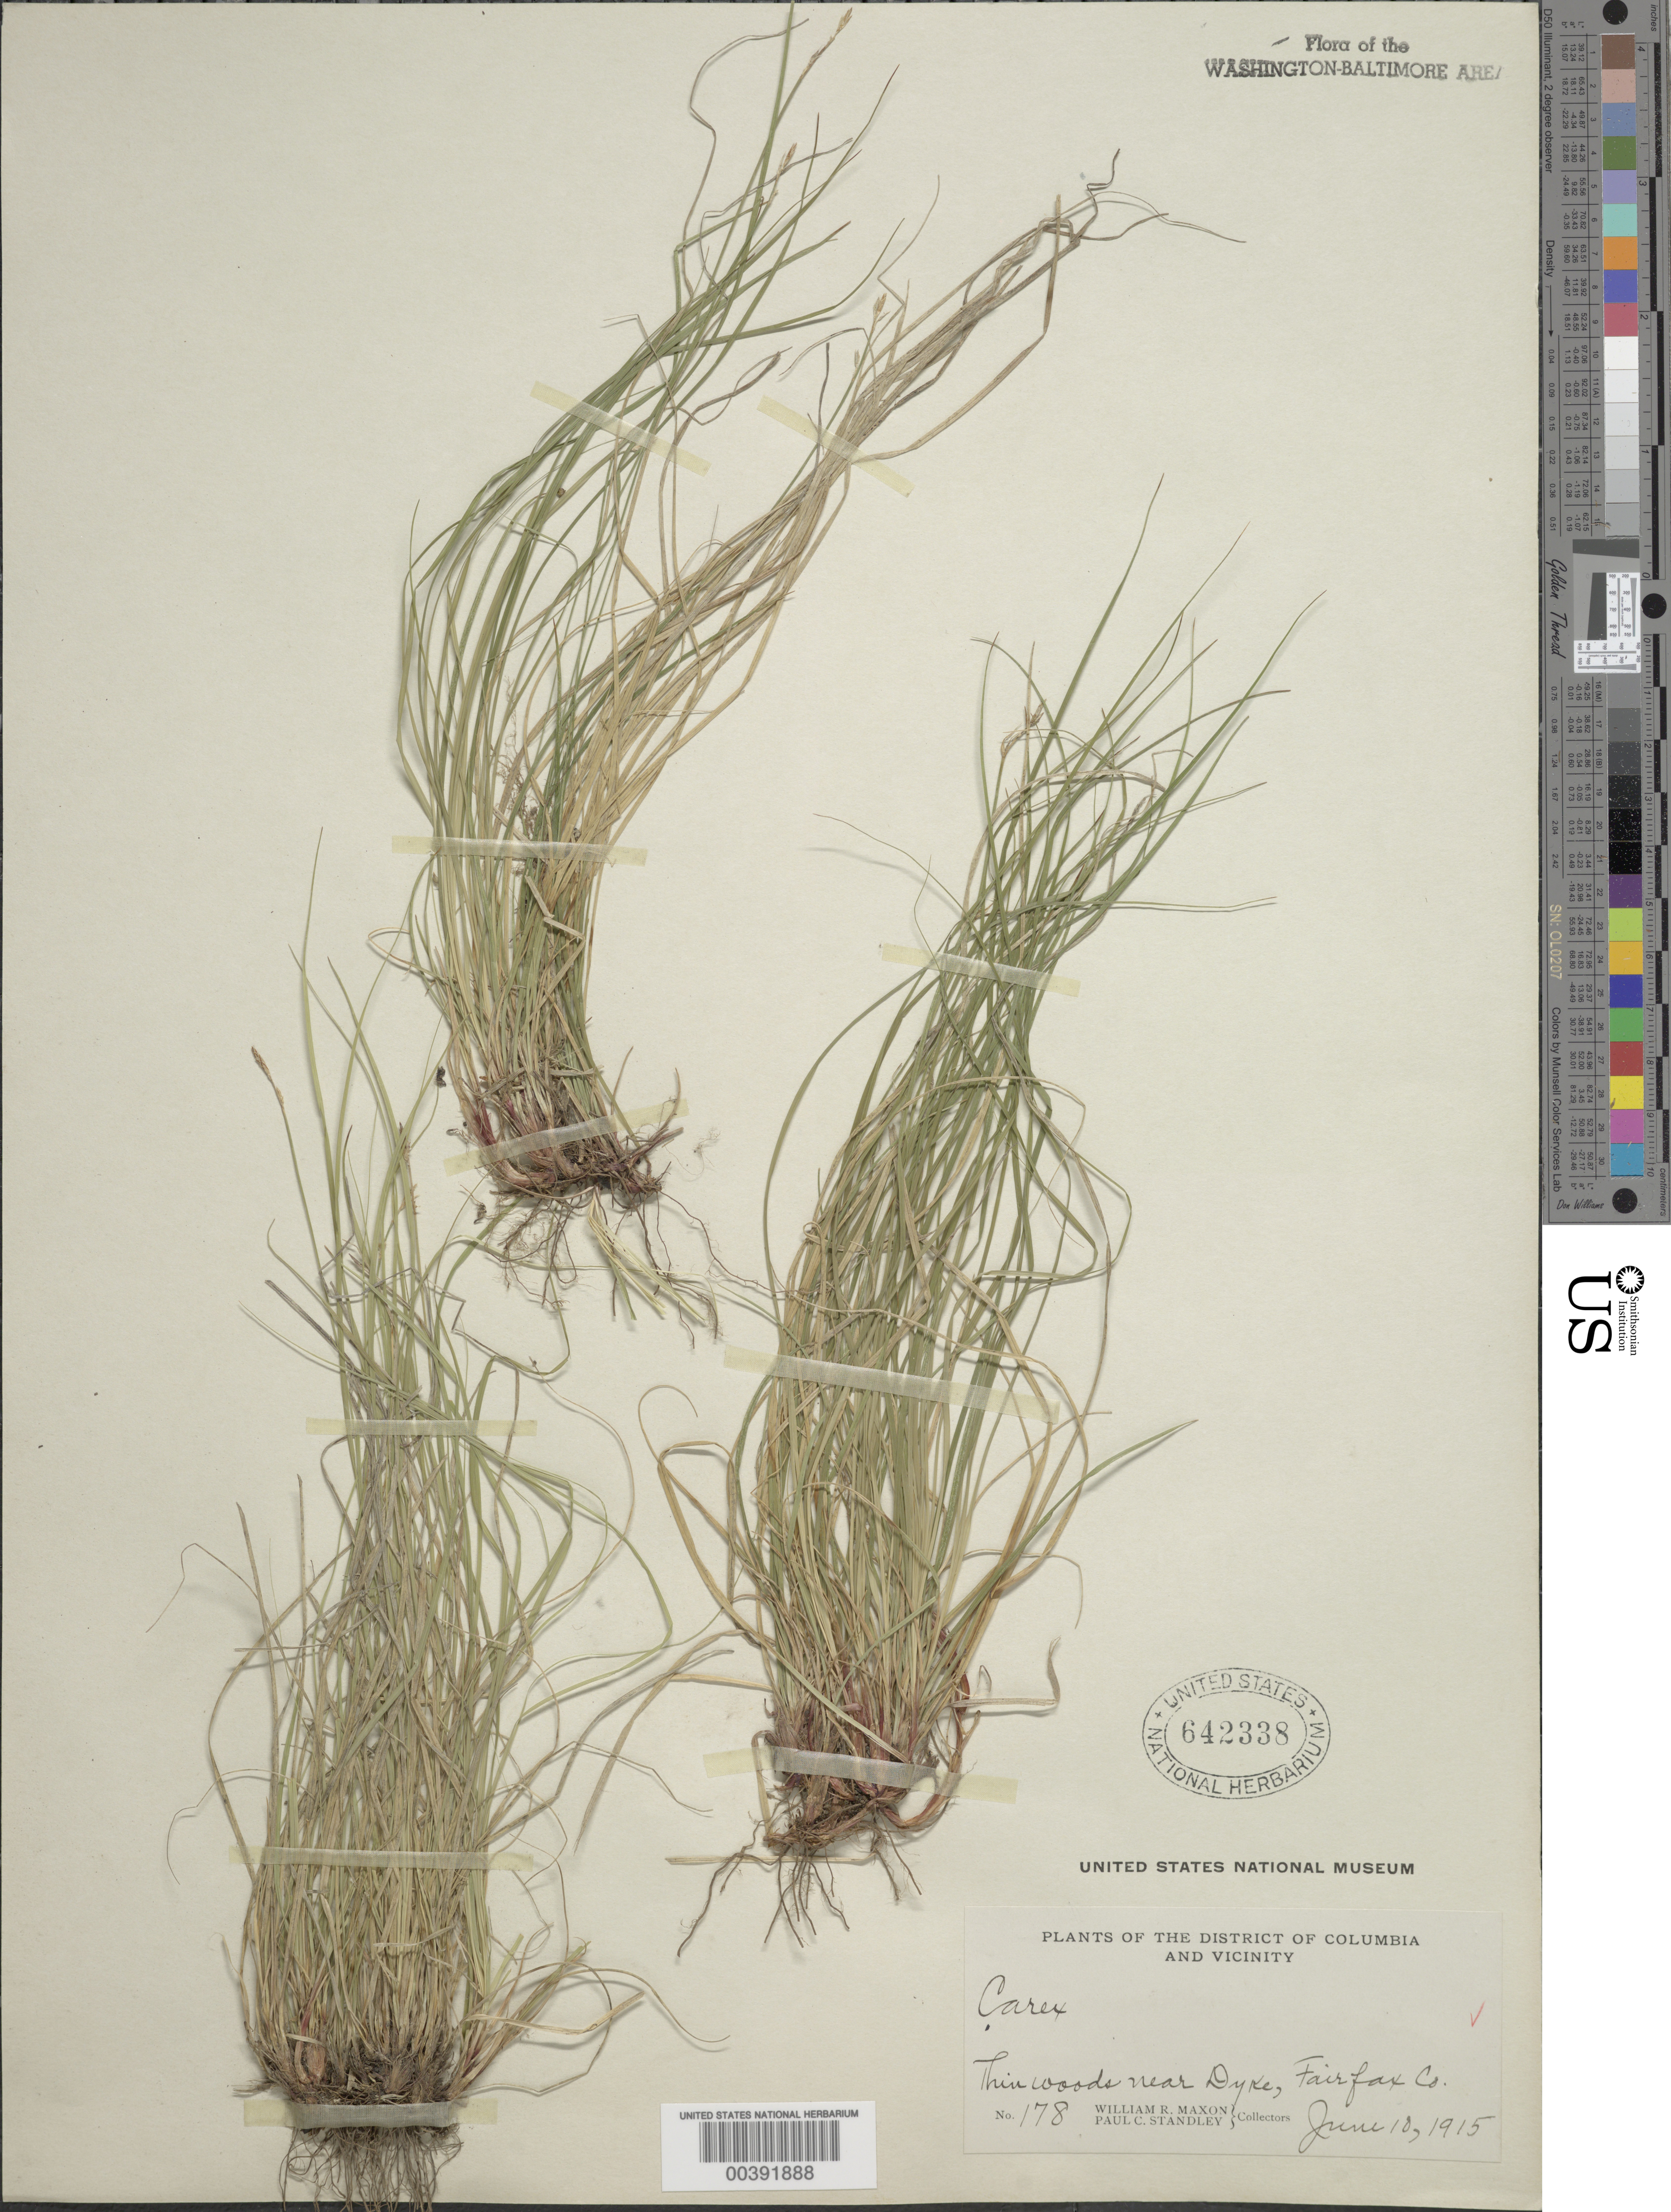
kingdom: Plantae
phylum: Tracheophyta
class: Liliopsida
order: Poales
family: Cyperaceae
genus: Carex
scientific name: Carex albicans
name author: Willd. ex Spreng.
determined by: Shetler, Stanwyn G., (US), NMNH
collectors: W. R. Maxon & P. C. Standley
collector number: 178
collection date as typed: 10 Jun 1915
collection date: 1915-06-10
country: United States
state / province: Virginia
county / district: Fairfax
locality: near Dyke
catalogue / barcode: US 642338